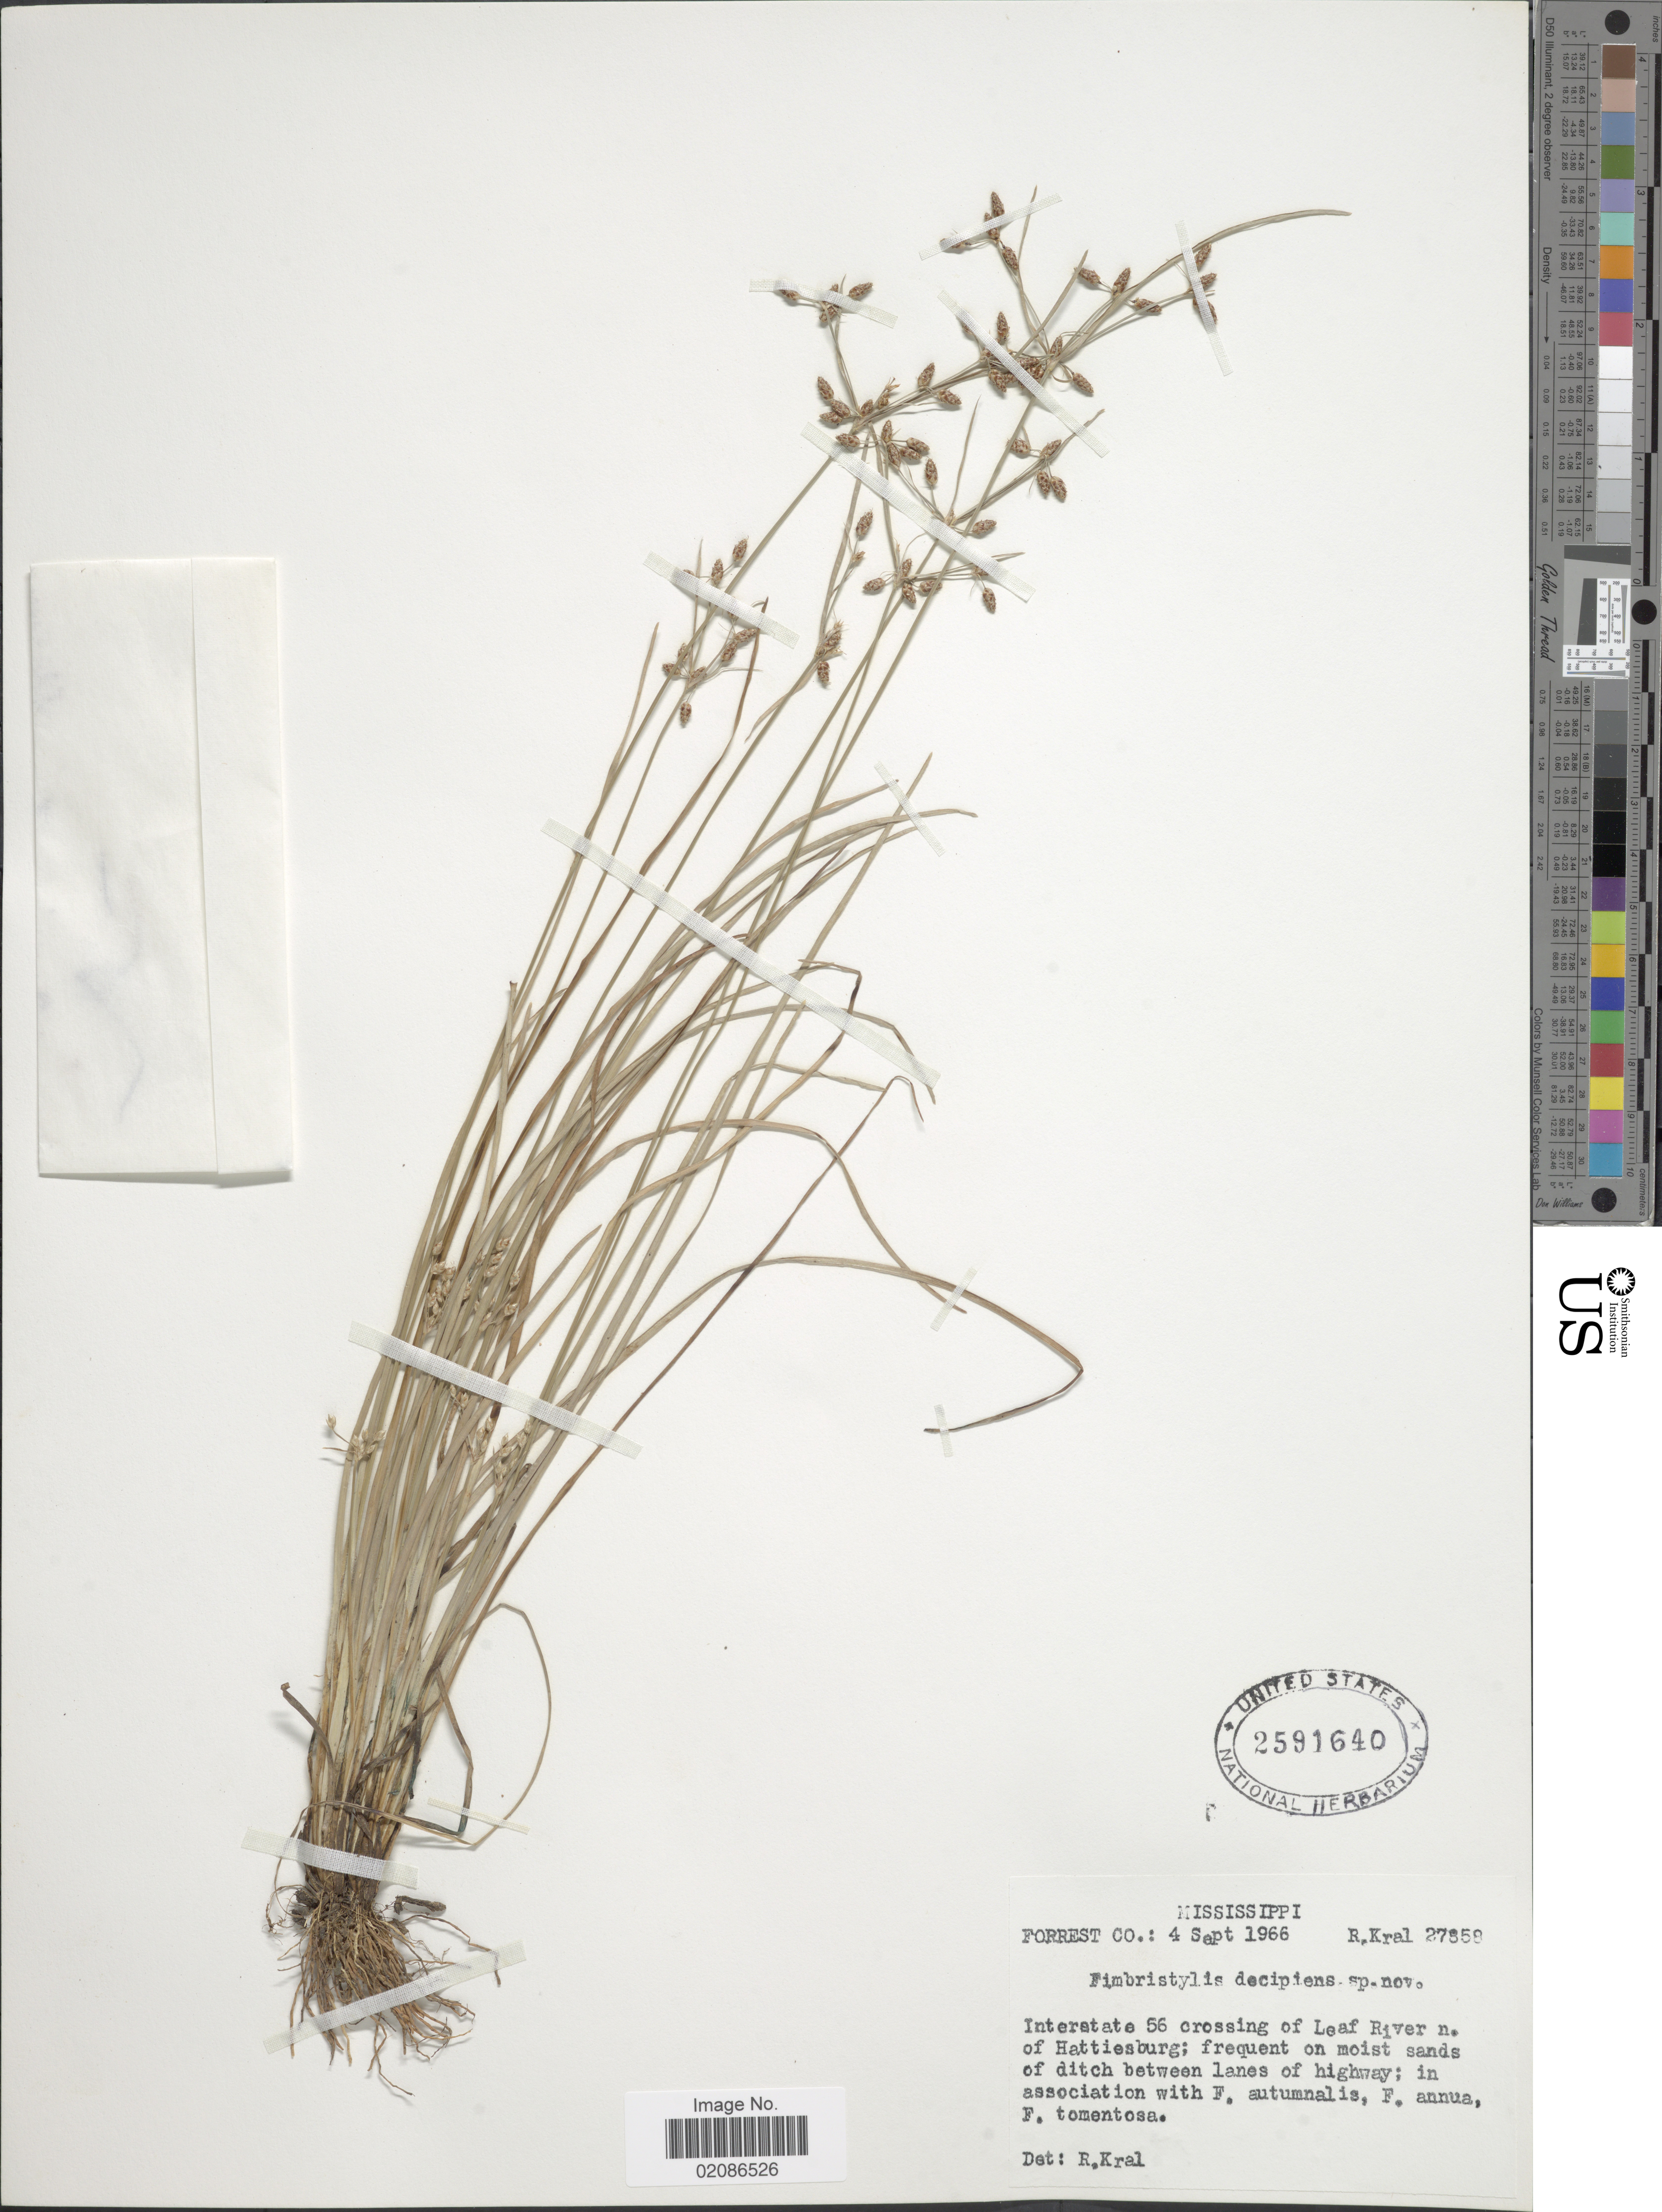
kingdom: Plantae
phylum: Tracheophyta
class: Liliopsida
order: Poales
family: Cyperaceae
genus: Fimbristylis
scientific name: Fimbristylis decipiens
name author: Kral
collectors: R. Kral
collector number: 27358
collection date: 1966-09-04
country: United States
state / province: Mississippi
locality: Forrest Co; Interstate 56 crossing of Leaf River n. of Hattiesburg; frequent on moist sands of ditch between lanes of highway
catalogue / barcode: US 2591640